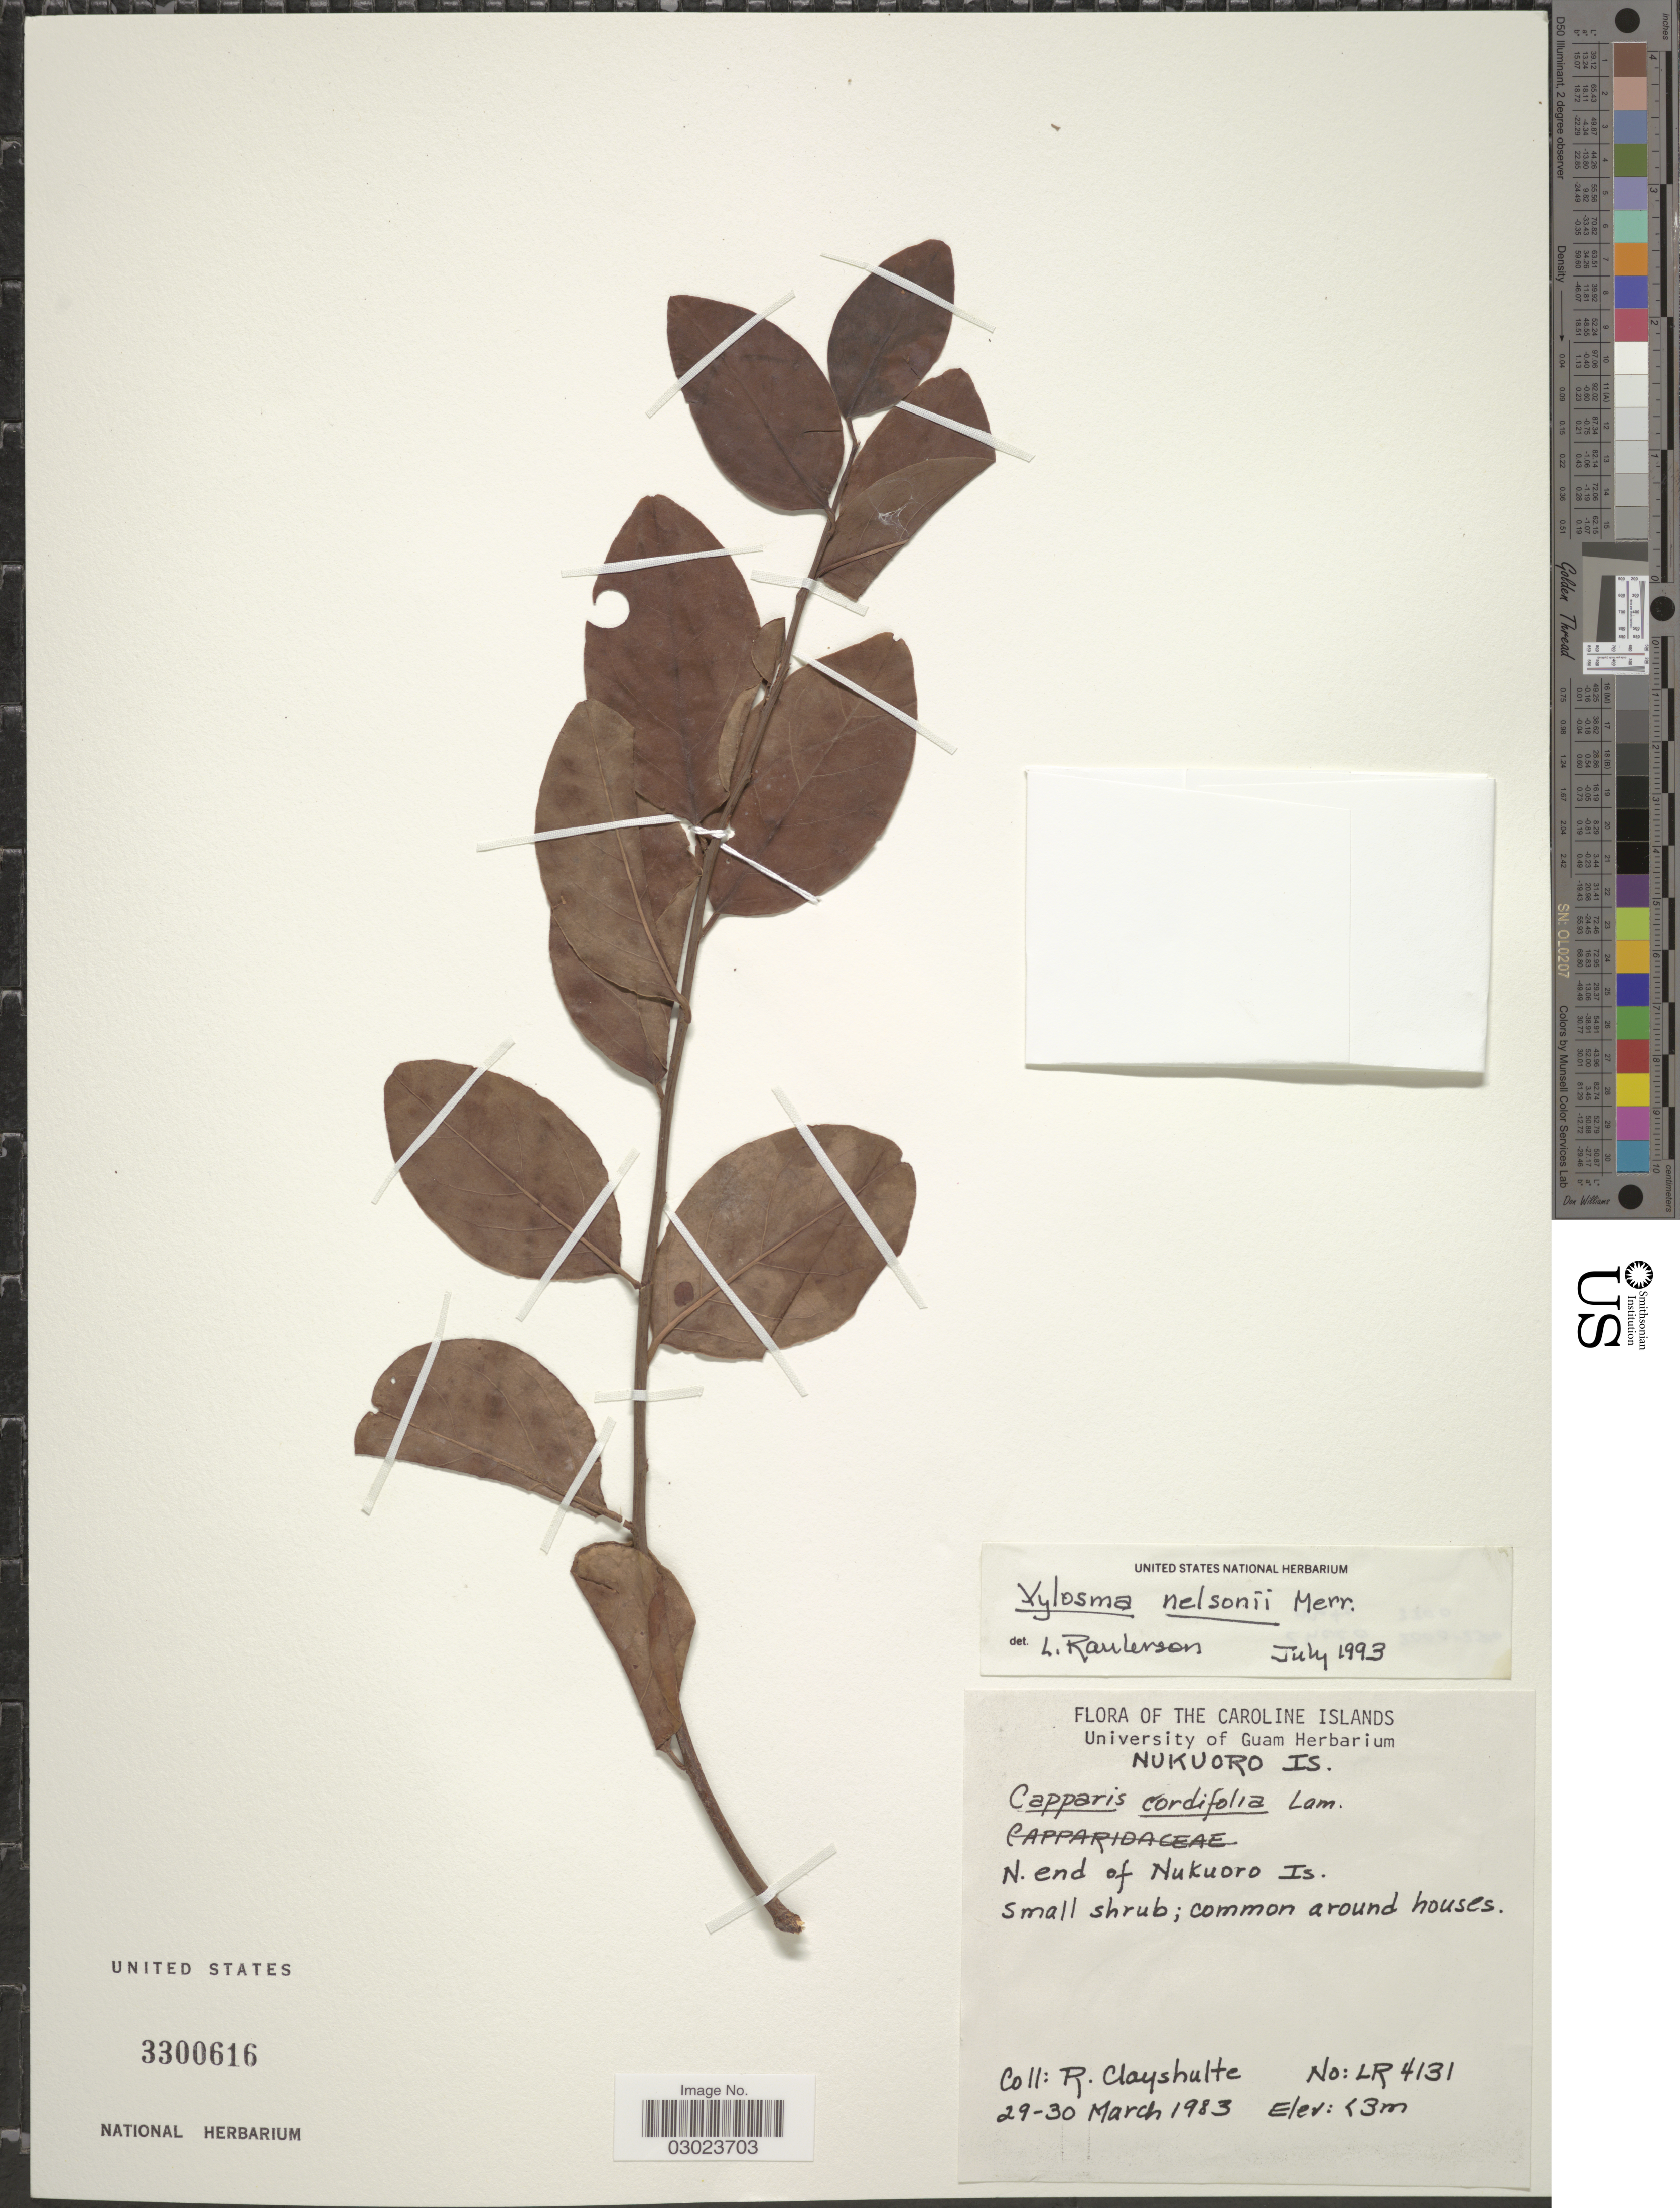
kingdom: Plantae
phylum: Tracheophyta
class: Magnoliopsida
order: Malpighiales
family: Salicaceae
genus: Xylosma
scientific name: Xylosma nelsonii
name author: Merr.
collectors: R. Clayshulte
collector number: LR 4131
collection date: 1983-03-29/1983-03-30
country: Micronesia, Federated States of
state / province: Pohnpei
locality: The Caroline Islands. Nukuoro Is. N. end of Nukuoro Is.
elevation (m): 3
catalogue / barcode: US 3300616